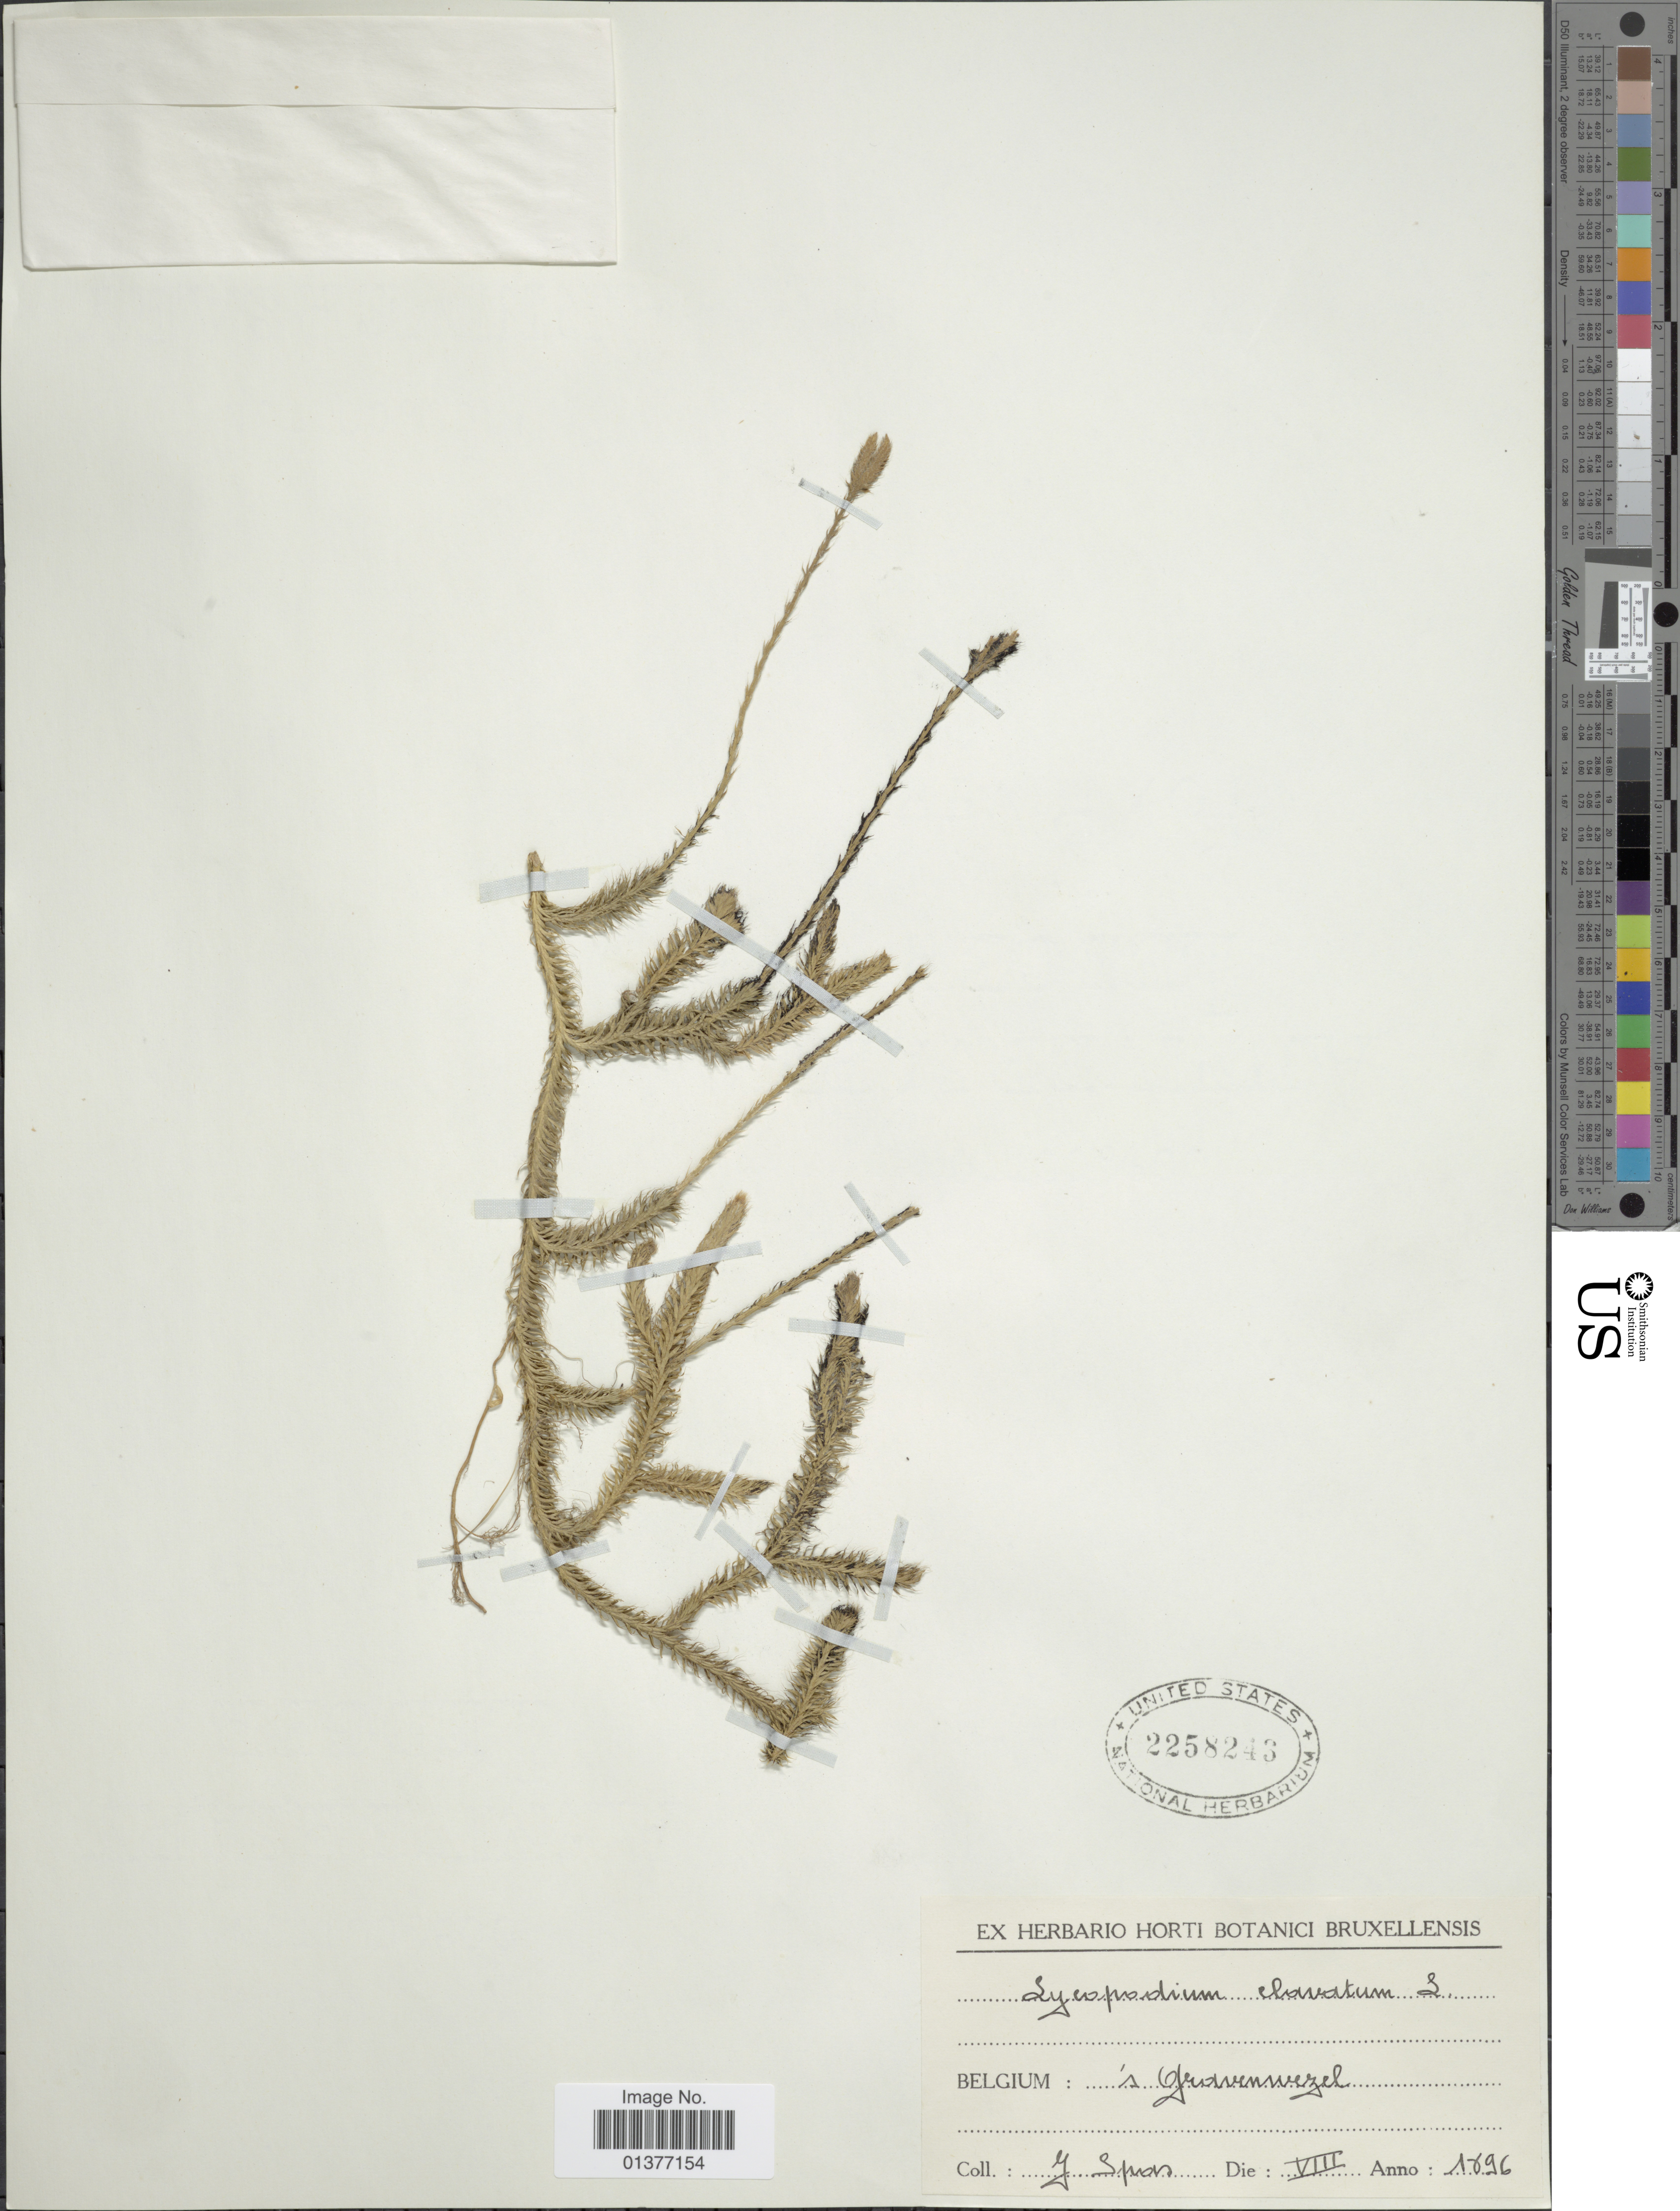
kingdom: Plantae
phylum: Tracheophyta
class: Lycopodiopsida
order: Lycopodiales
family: Lycopodiaceae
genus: Lycopodium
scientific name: Lycopodium clavatum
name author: L.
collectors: J. Spas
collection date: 1896-08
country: Belgium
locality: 'S Gravenwezel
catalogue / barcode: US 2258243